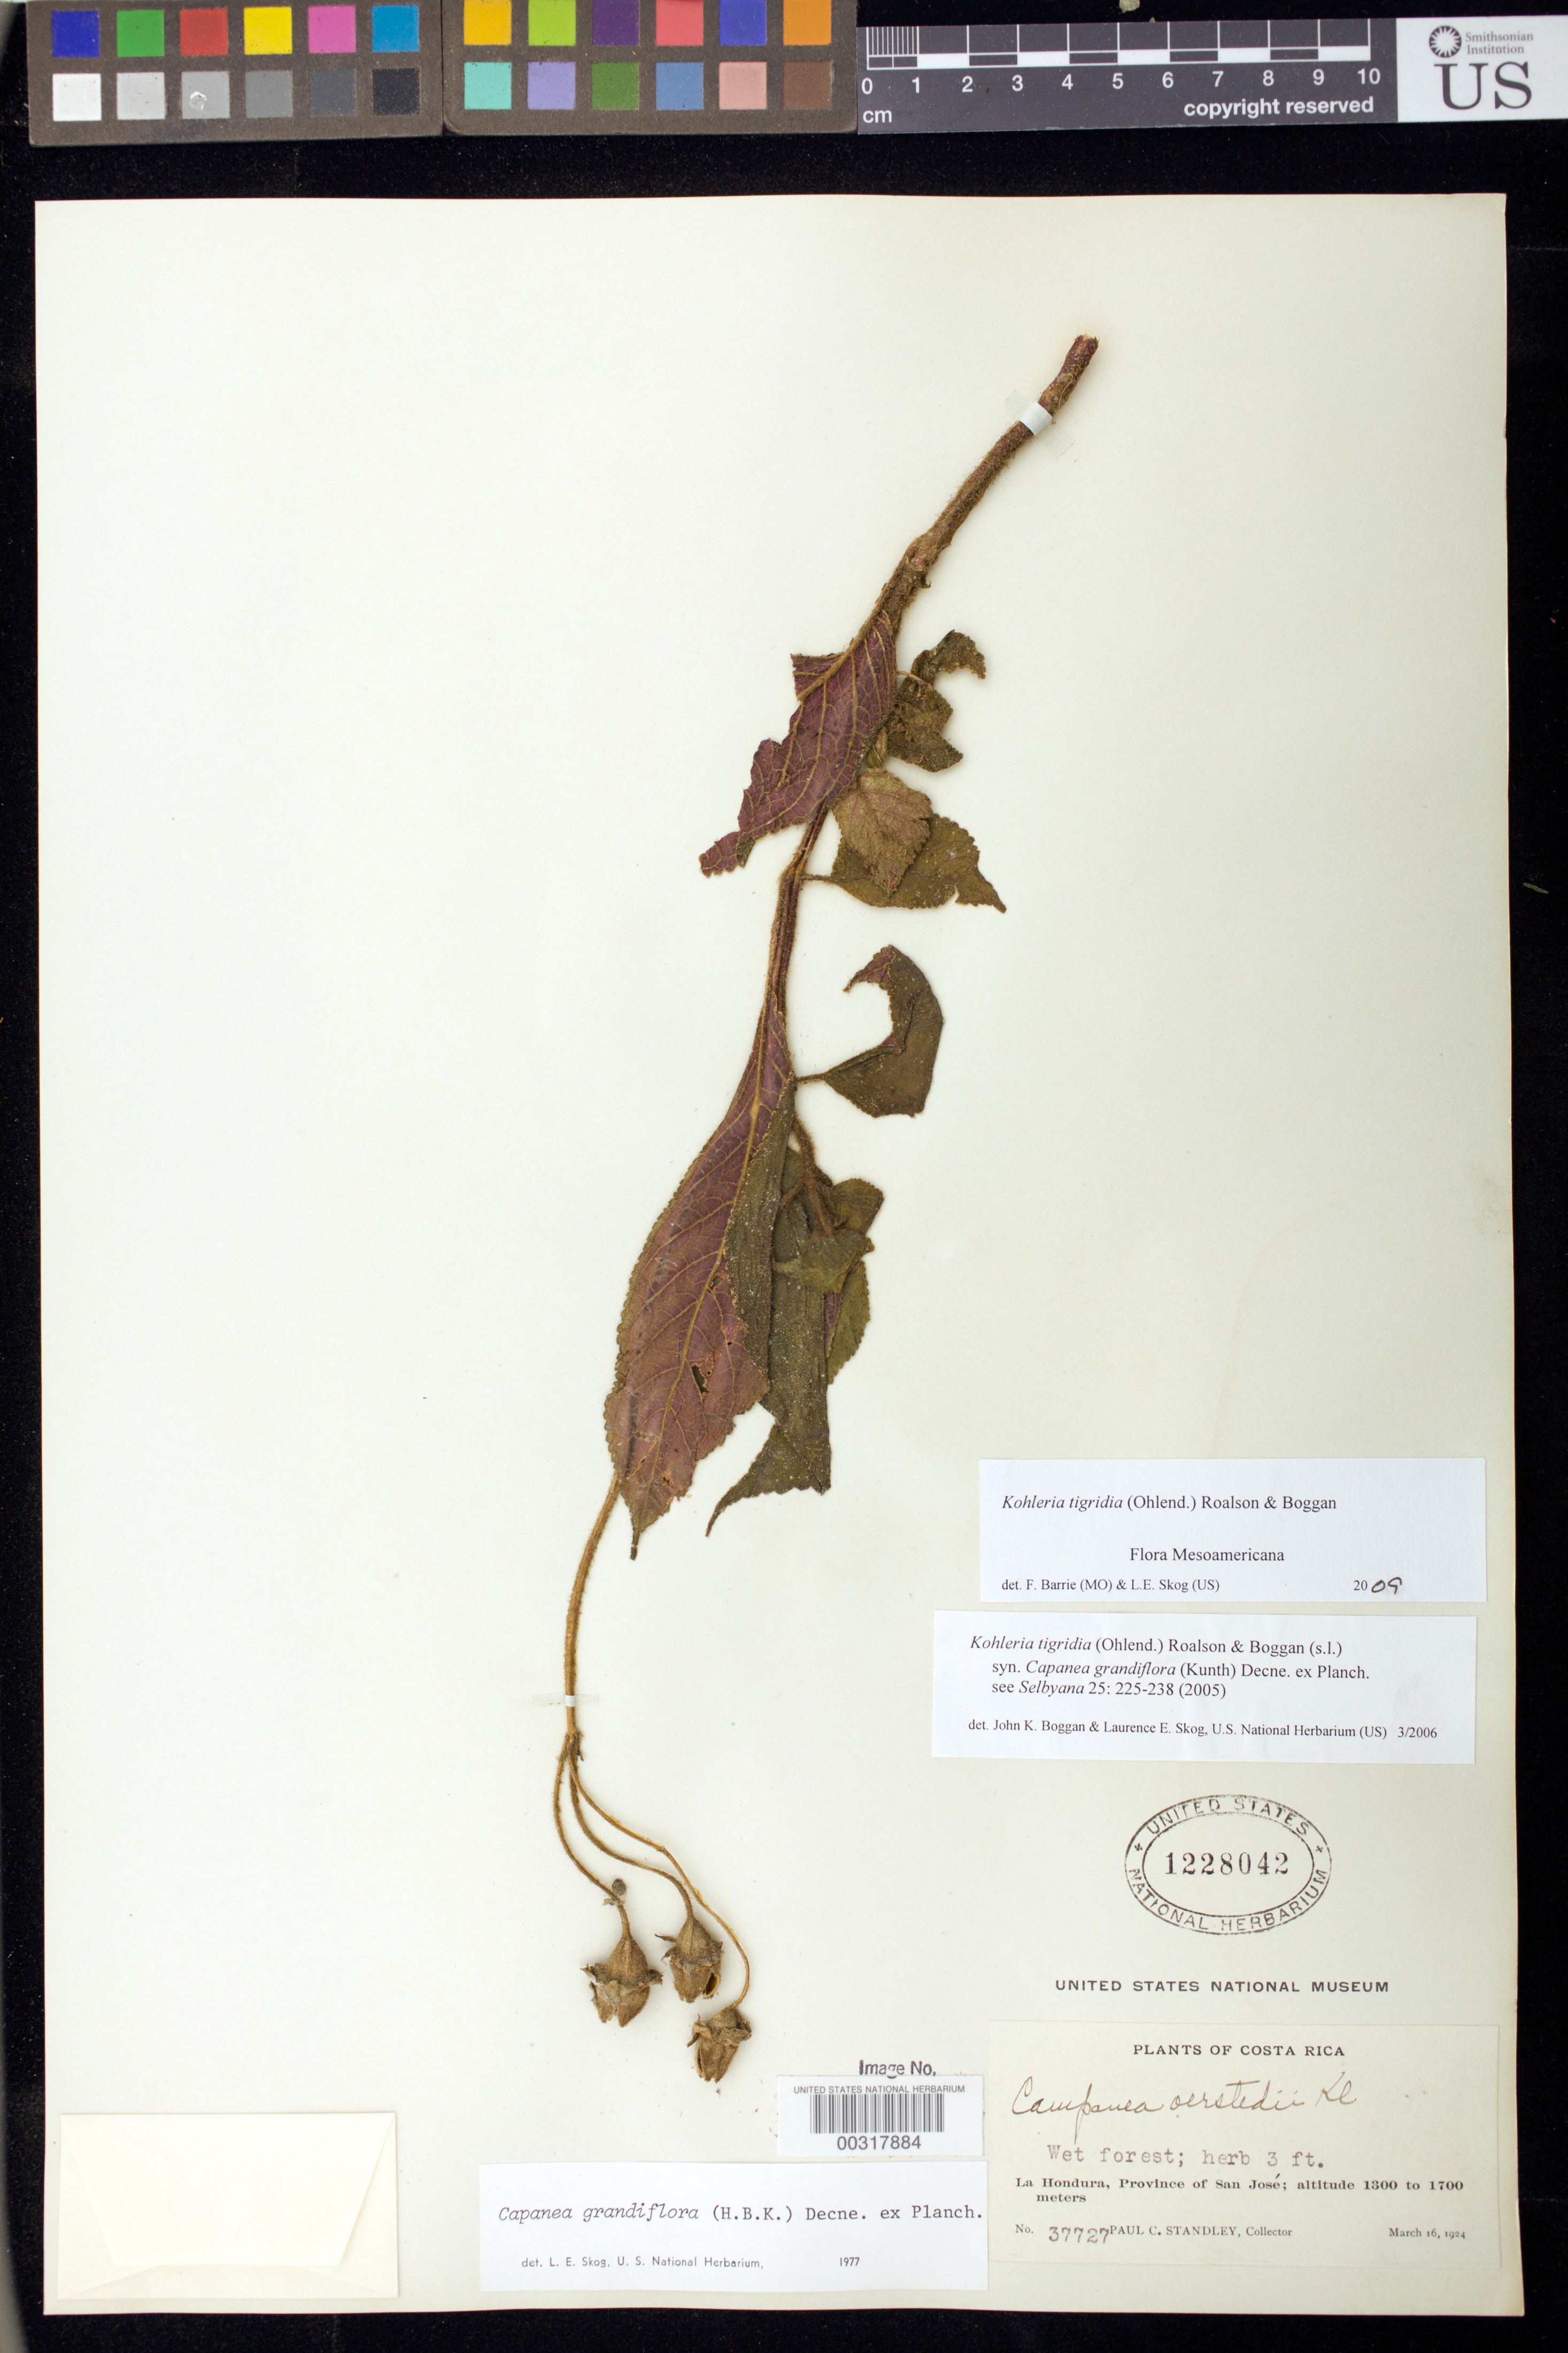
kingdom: Plantae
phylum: Tracheophyta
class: Magnoliopsida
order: Lamiales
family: Gesneriaceae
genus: Kohleria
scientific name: Kohleria tigridia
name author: (Ohlend.) Roalson & Boggan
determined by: Boggan, J. K.; Skog, L. E.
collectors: P. C. Standley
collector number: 37727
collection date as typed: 16 Mar 1924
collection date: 1924-03-16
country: Costa Rica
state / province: San José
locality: La Hondura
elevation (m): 1300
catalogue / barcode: US 1228042